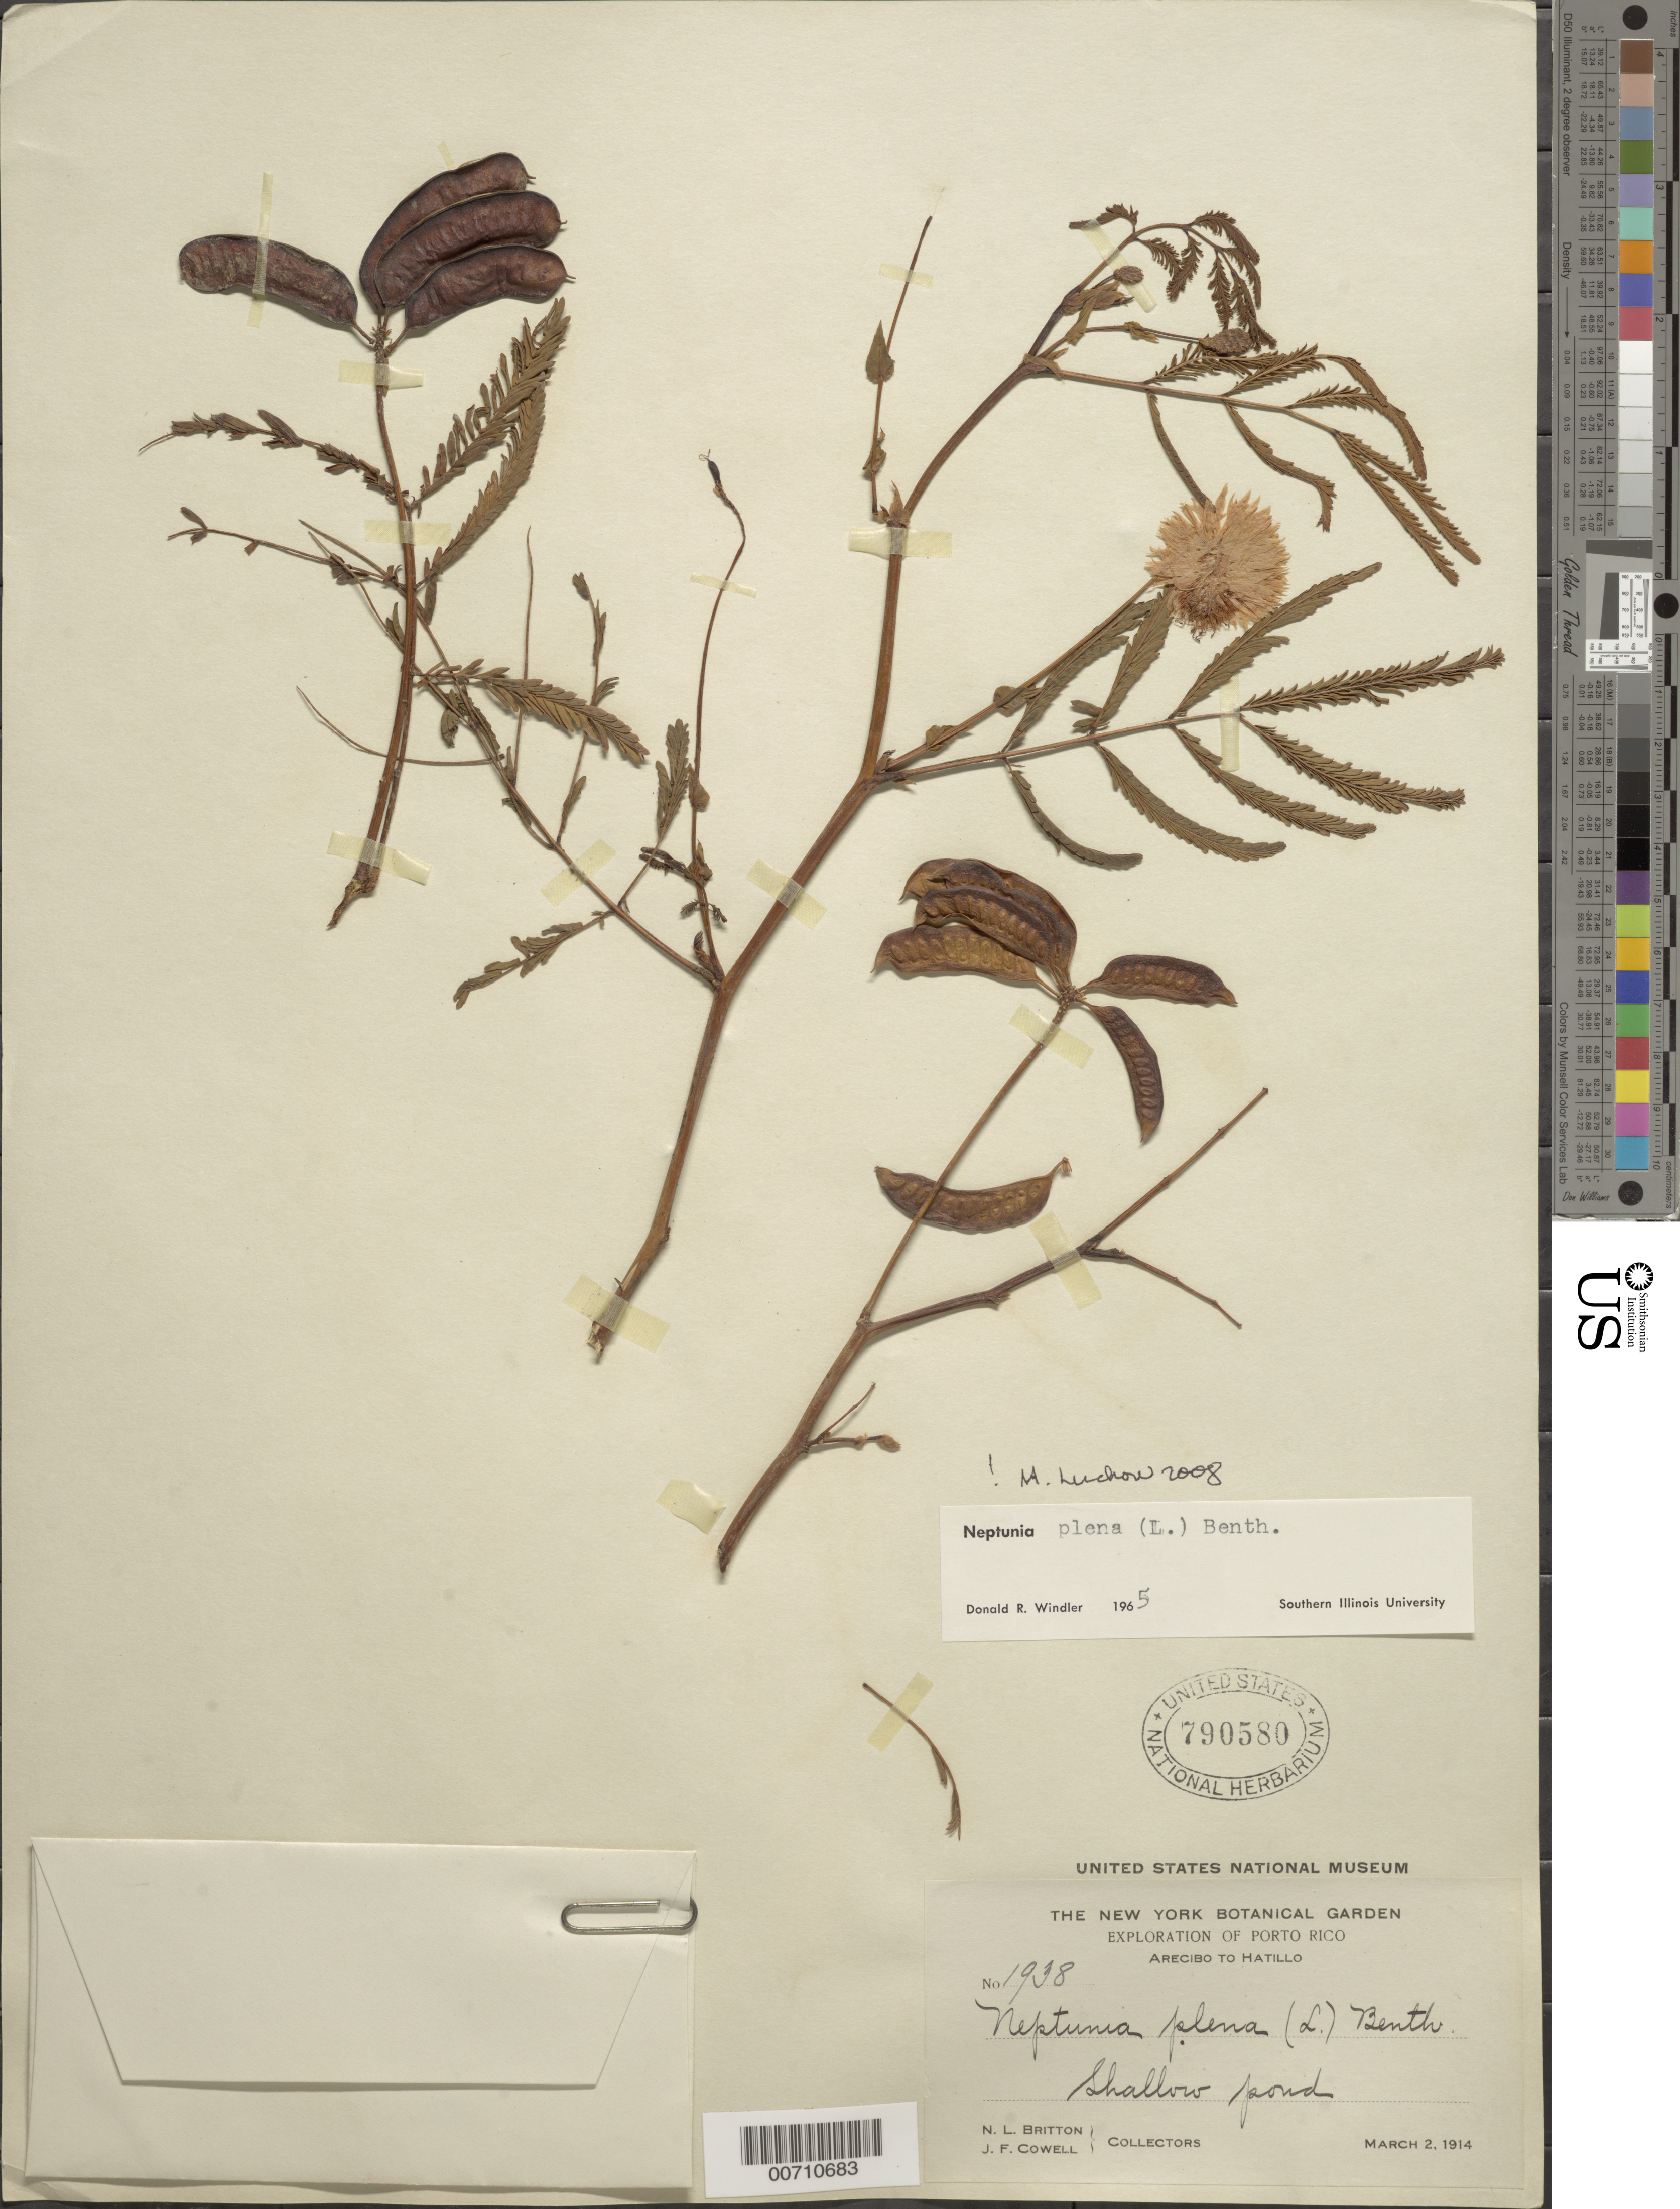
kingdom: Plantae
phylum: Tracheophyta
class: Magnoliopsida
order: Fabales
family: Fabaceae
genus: Neptunia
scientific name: Neptunia plena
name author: (L.) Benth.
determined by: Windler, D. R.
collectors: N. Britton & J. F. Cowell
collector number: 1938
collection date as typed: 02 Mar 1914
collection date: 1914-03-02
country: Puerto Rico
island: Greater Antilles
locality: Arecibo to Hatillo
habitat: Shallow pond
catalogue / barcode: US 790580